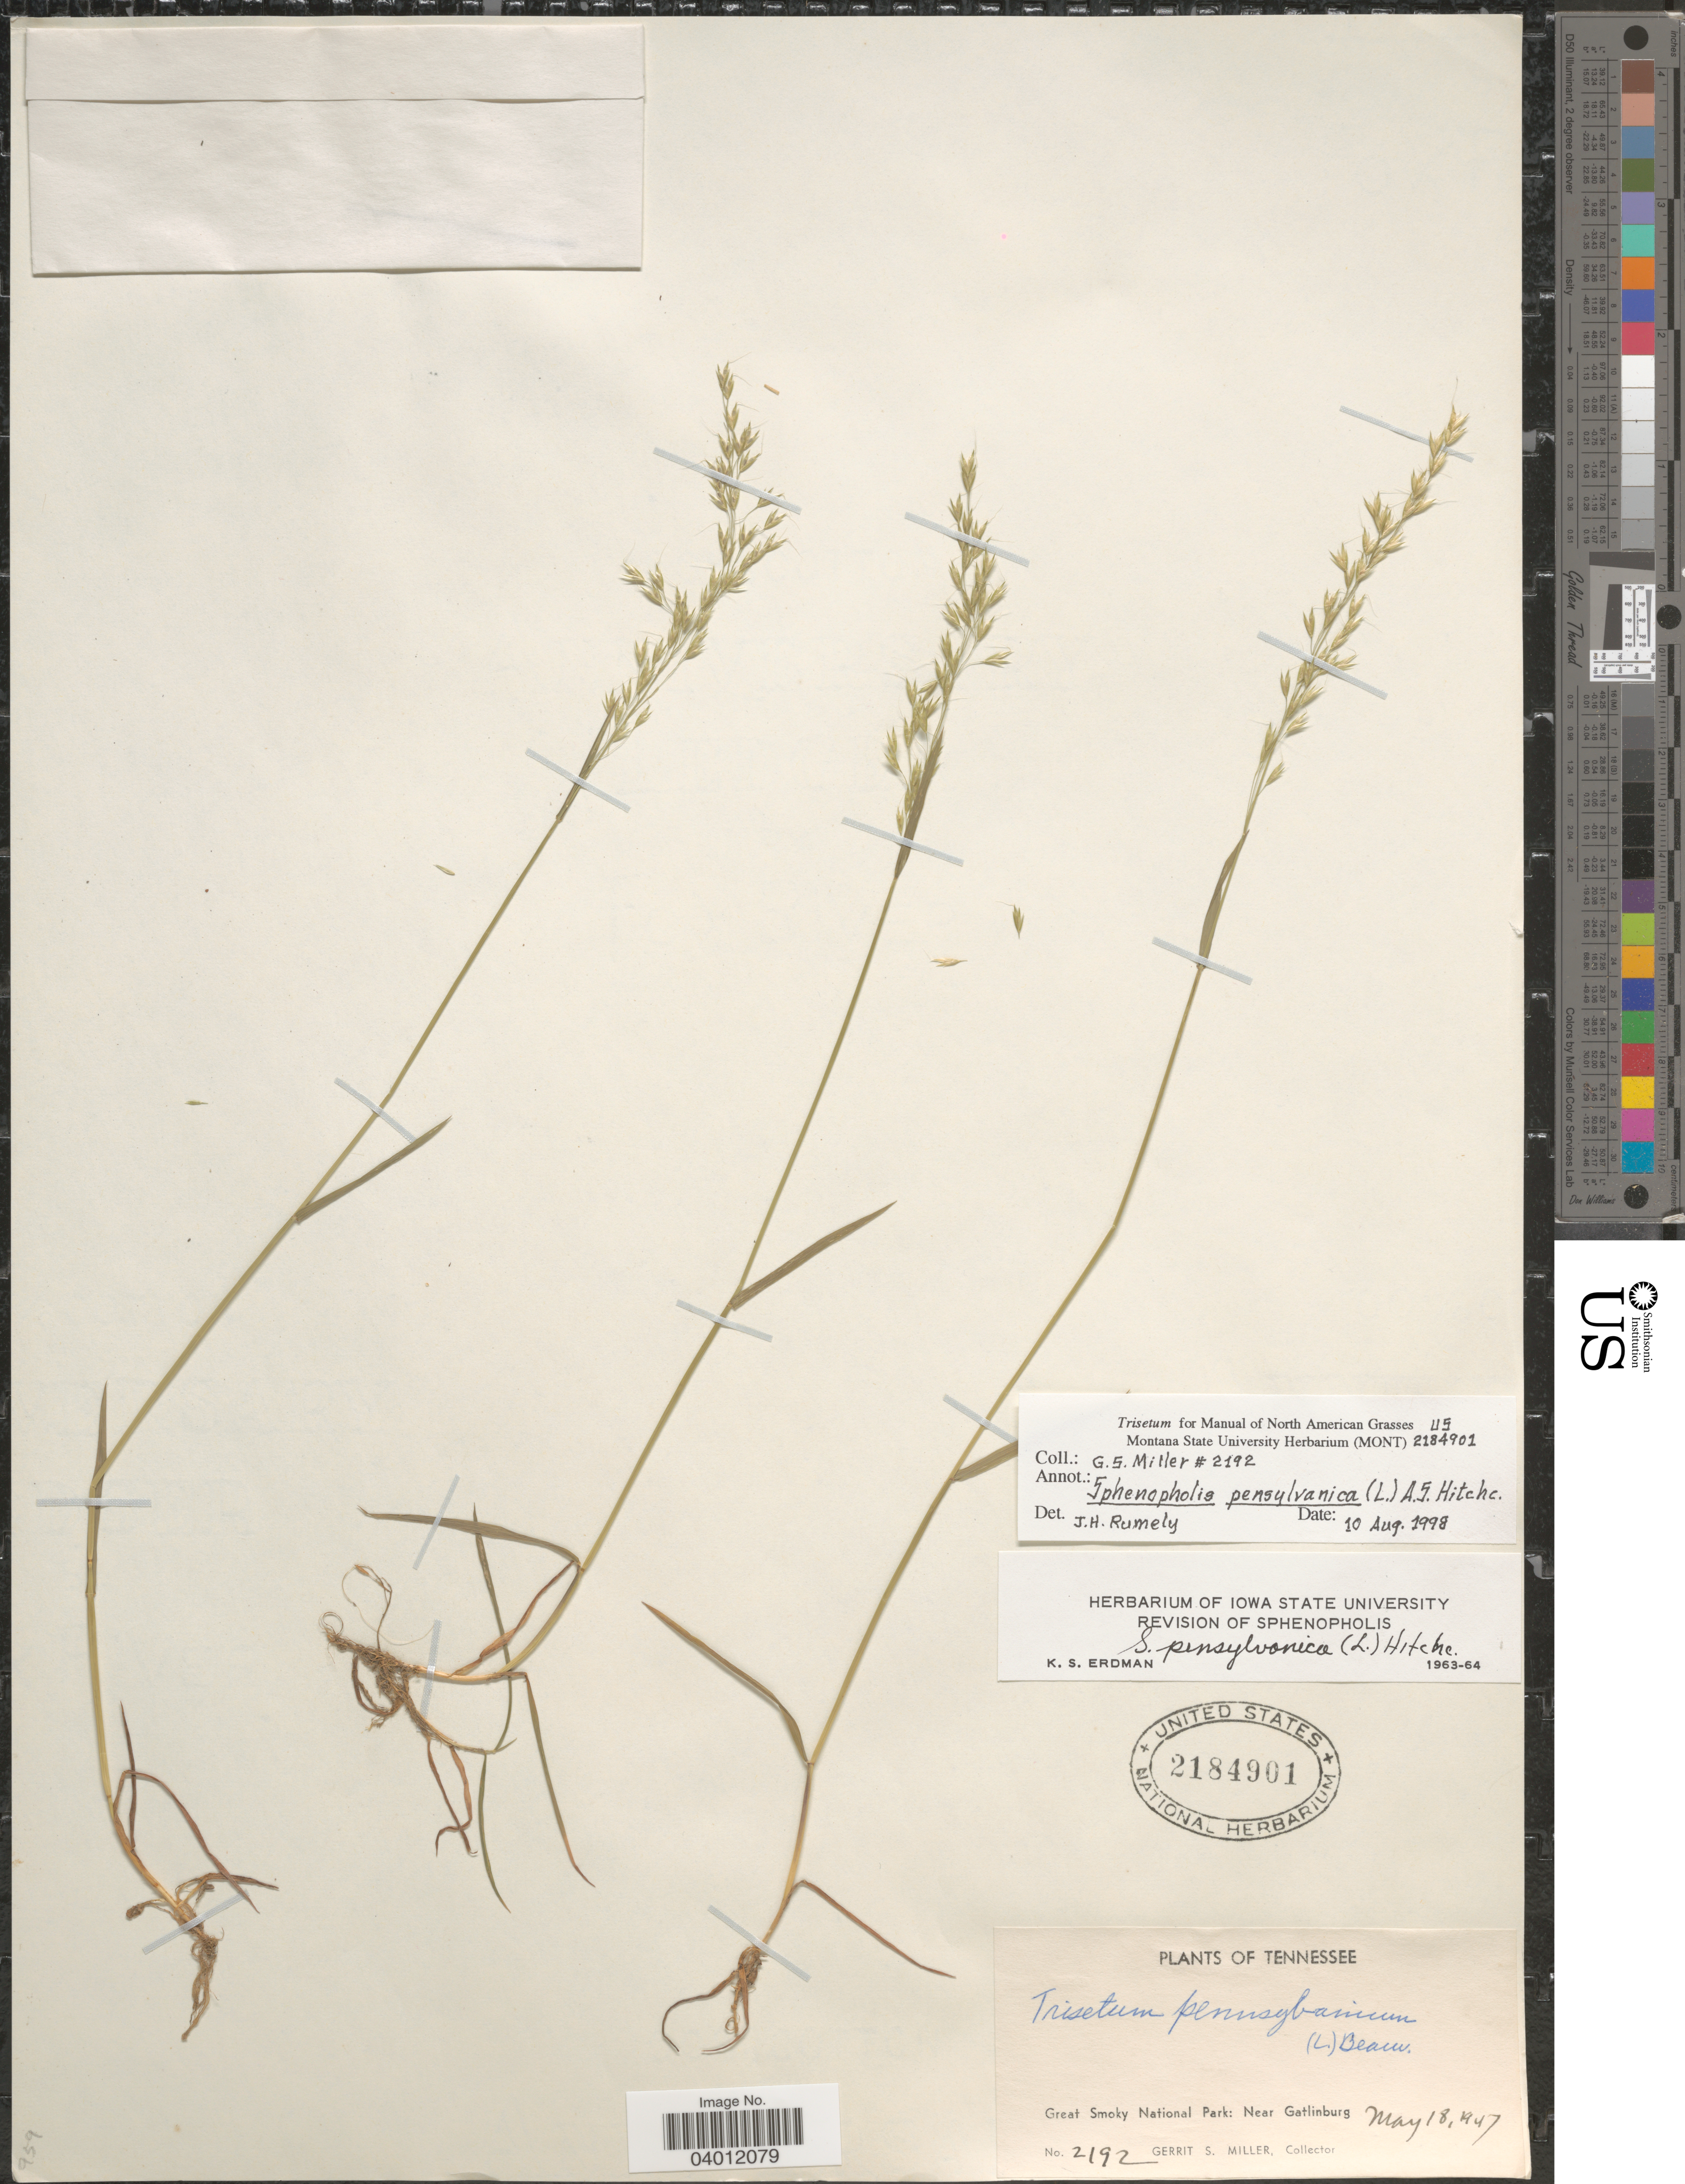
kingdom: Plantae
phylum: Tracheophyta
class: Liliopsida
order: Poales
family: Poaceae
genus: Sphenopholis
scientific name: Sphenopholis pensylvanica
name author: (L.) Hitchc.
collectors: G. S. Miller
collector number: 2192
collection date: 1947-05-18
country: United States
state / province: Tennessee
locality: Great Smoky National Park: Near Gatlinburg.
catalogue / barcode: US 2184901